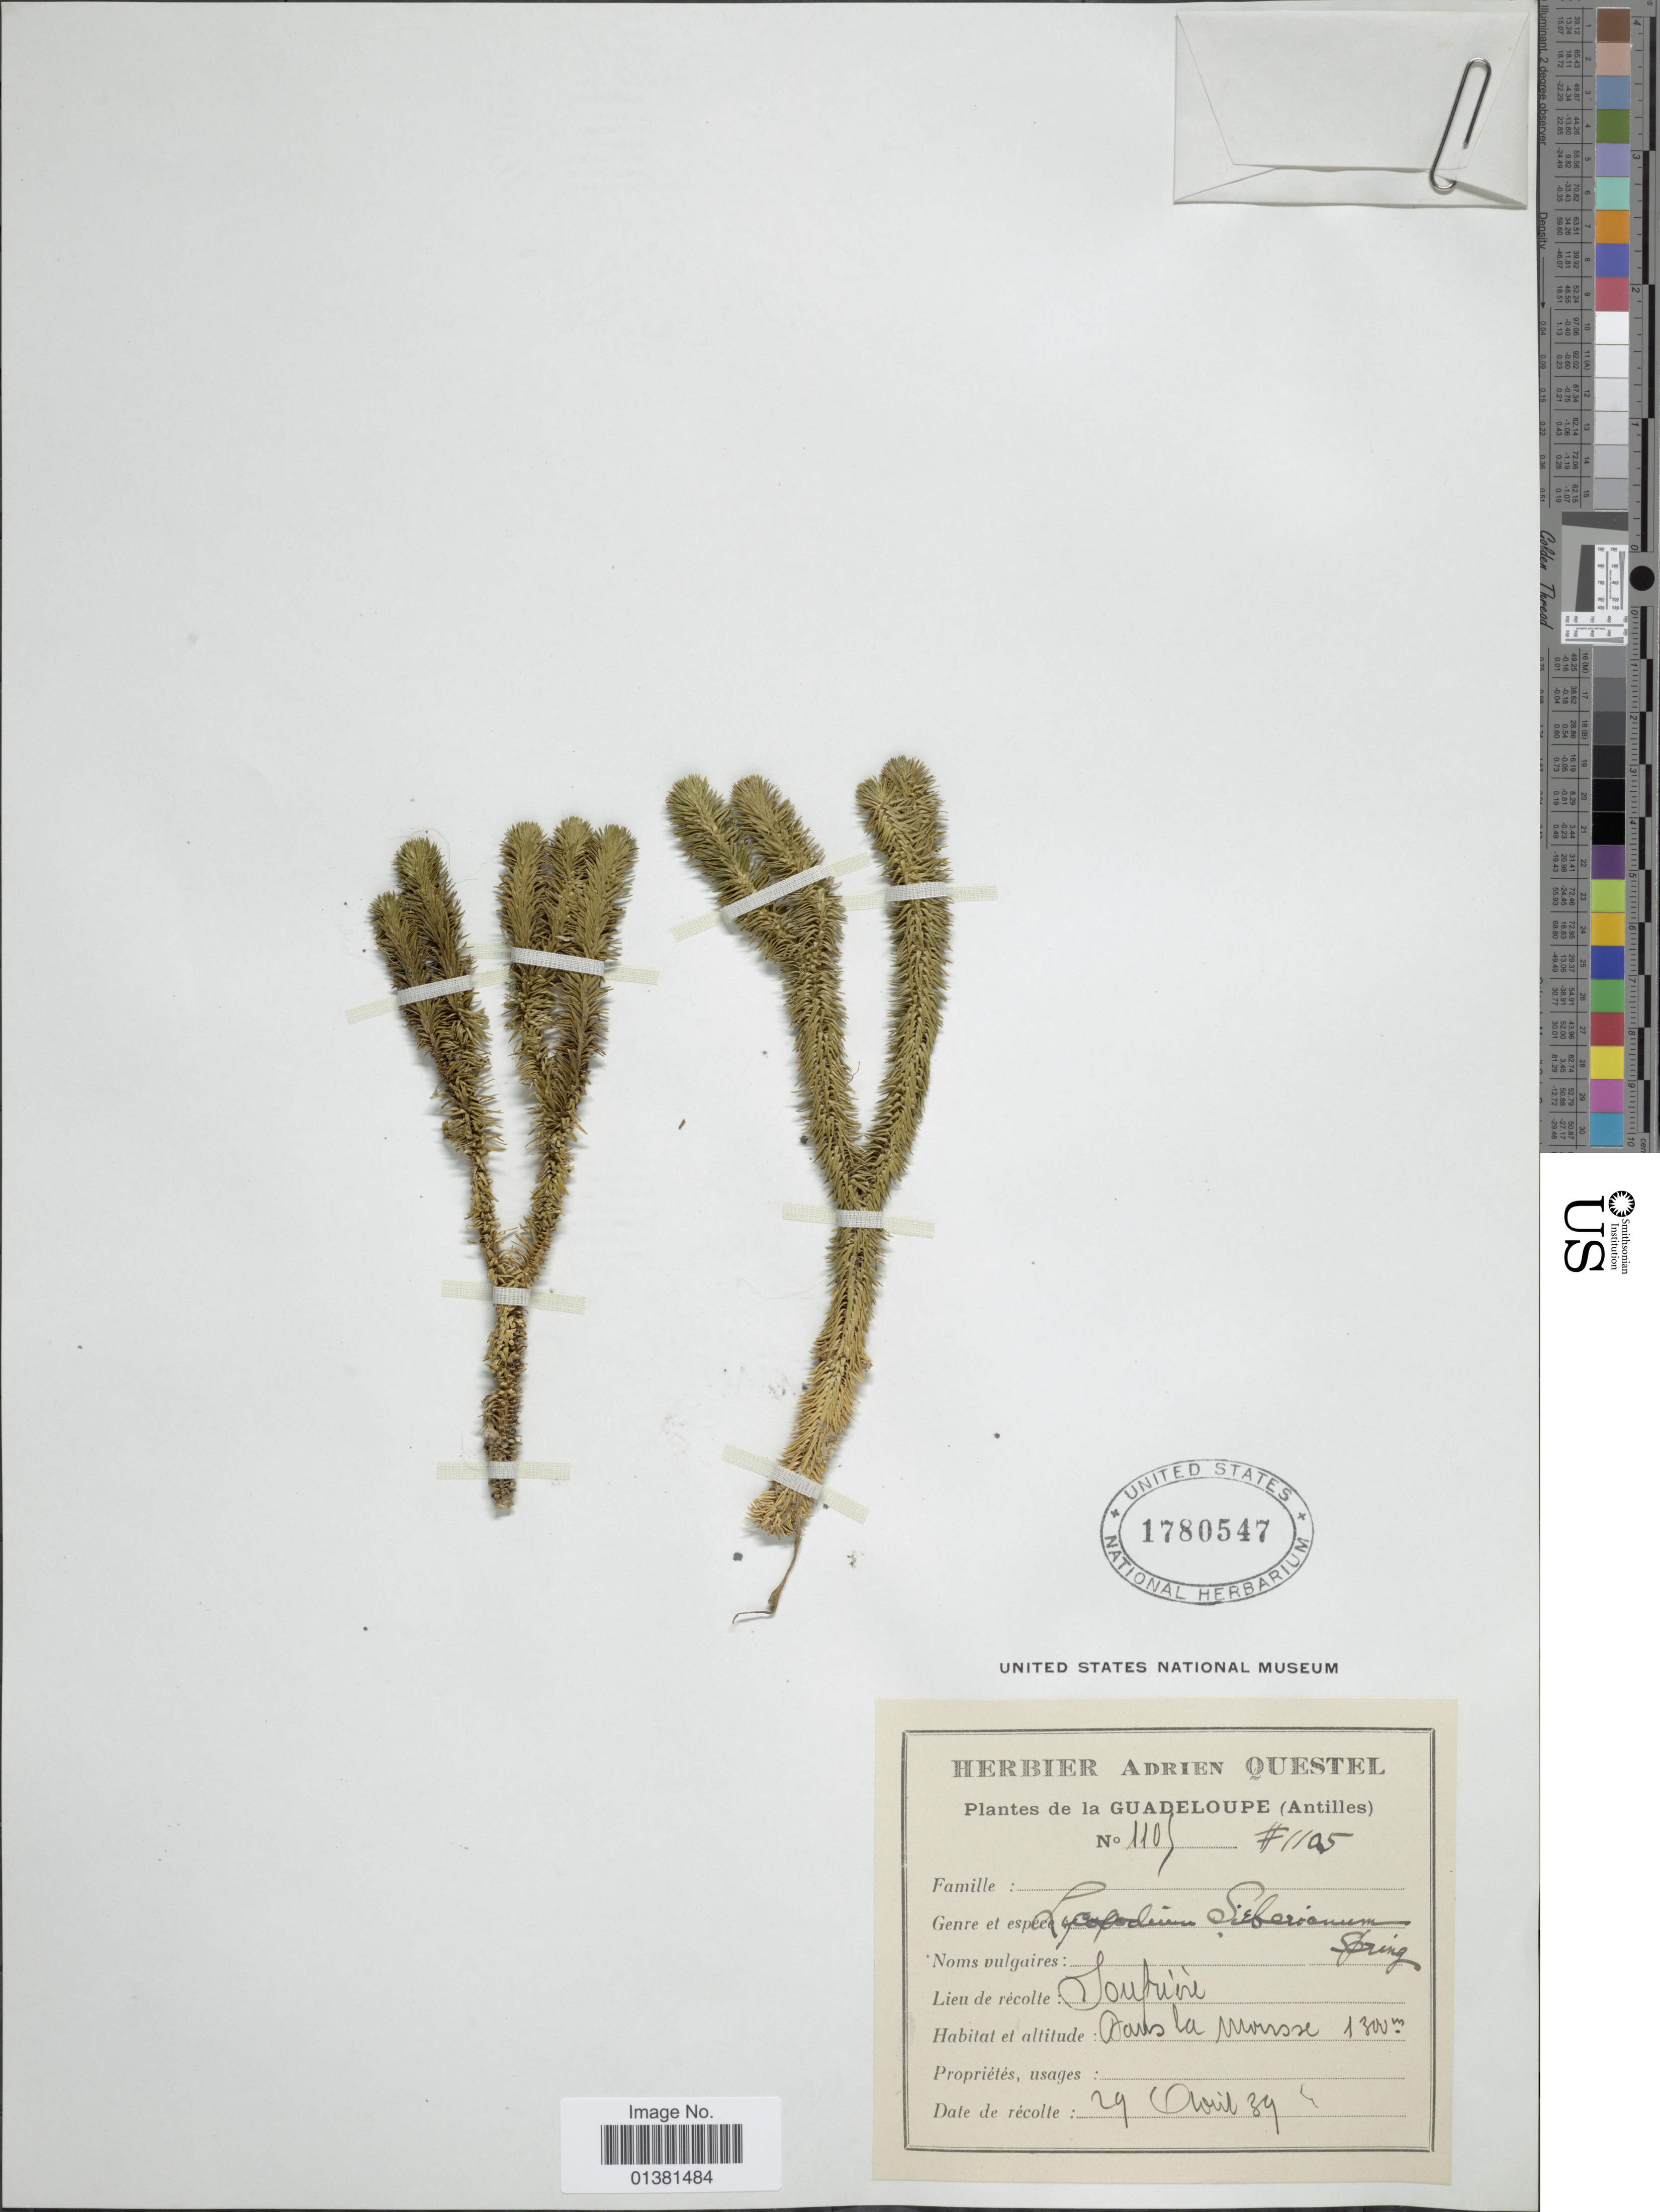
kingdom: Plantae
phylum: Tracheophyta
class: Lycopodiopsida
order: Lycopodiales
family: Lycopodiaceae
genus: Phlegmariurus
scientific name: Phlegmariurus sieberianus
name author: (Spring) B. Øllg.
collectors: ex herb. A. Questal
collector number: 1105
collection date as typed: Transcribed d/m/y: 29/4/39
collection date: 1939-04-29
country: Guadeloupe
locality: Soufiére, dans la mousse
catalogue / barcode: US 1780547